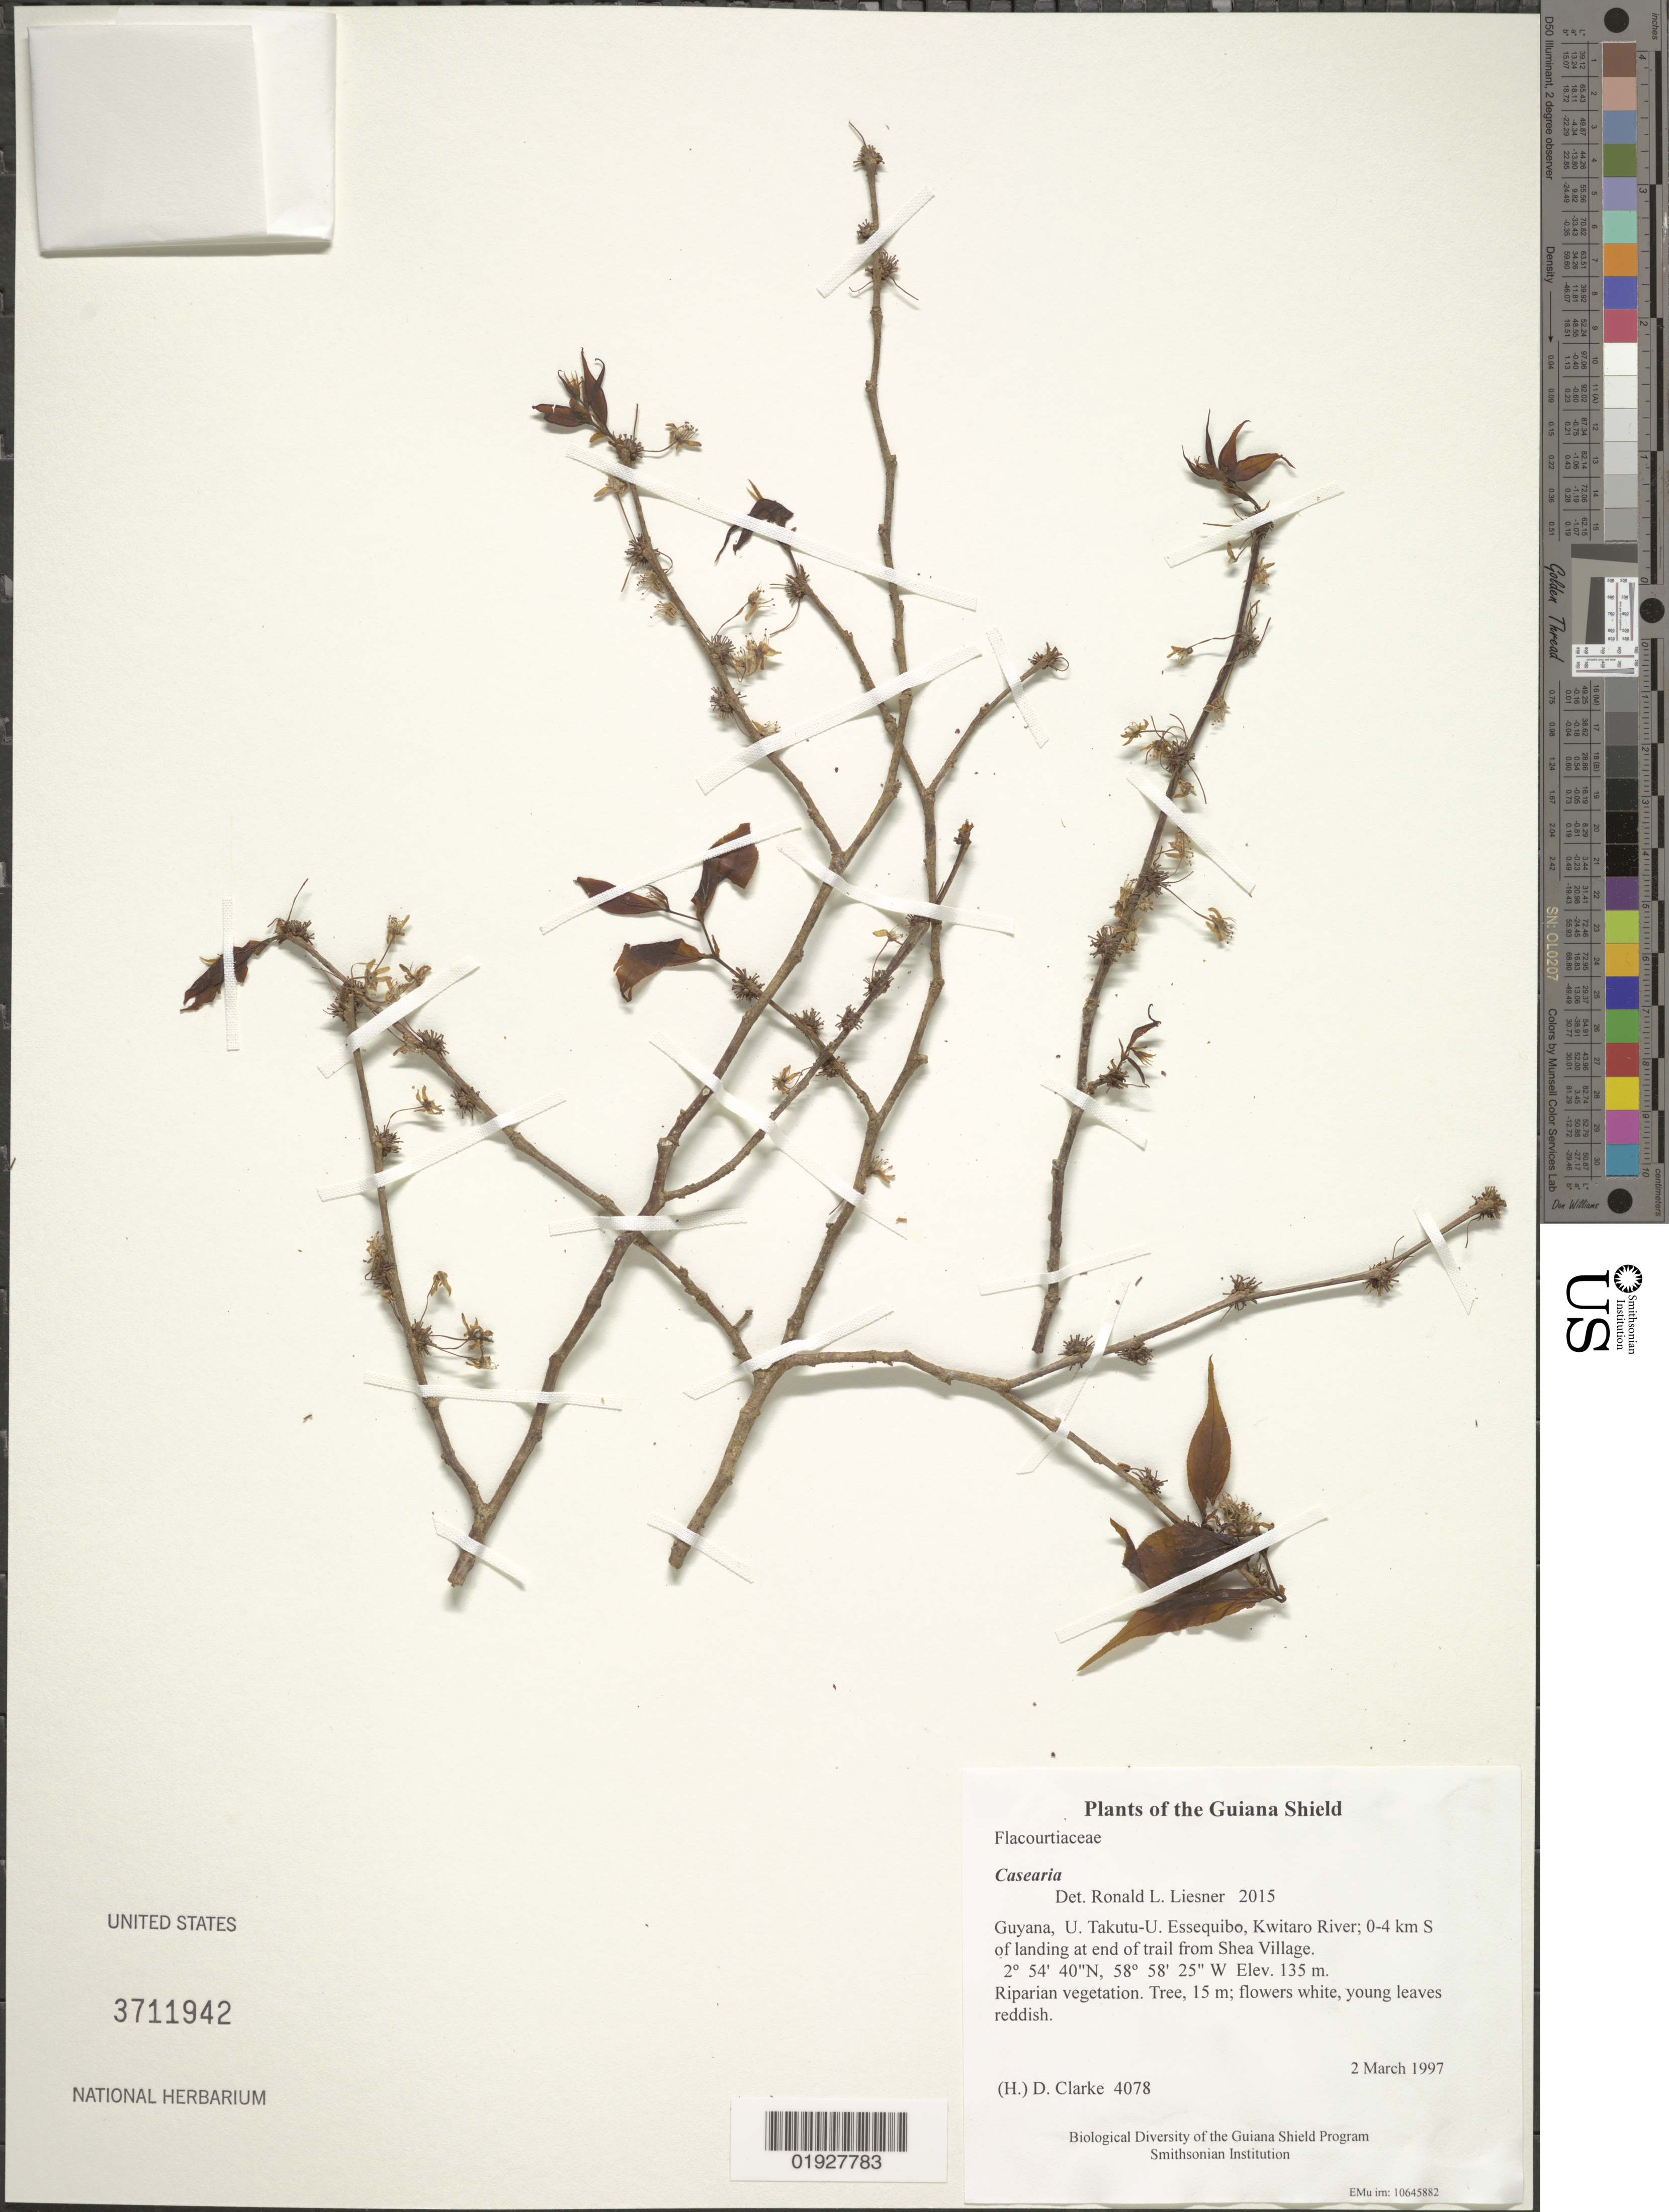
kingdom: Plantae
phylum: Tracheophyta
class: Magnoliopsida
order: Malpighiales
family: Salicaceae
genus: Casearia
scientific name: Casearia sp.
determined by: Liesner, R. L.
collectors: H. D. Clarke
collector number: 4078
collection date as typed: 2 March 1997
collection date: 1997-03-02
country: Guyana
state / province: U. Takutu-U. Essequibo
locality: Kwitaro River; 0-4 km S of landing at end of trail from Shea Village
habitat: Riparian vegetation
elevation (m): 135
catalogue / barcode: US 3711942